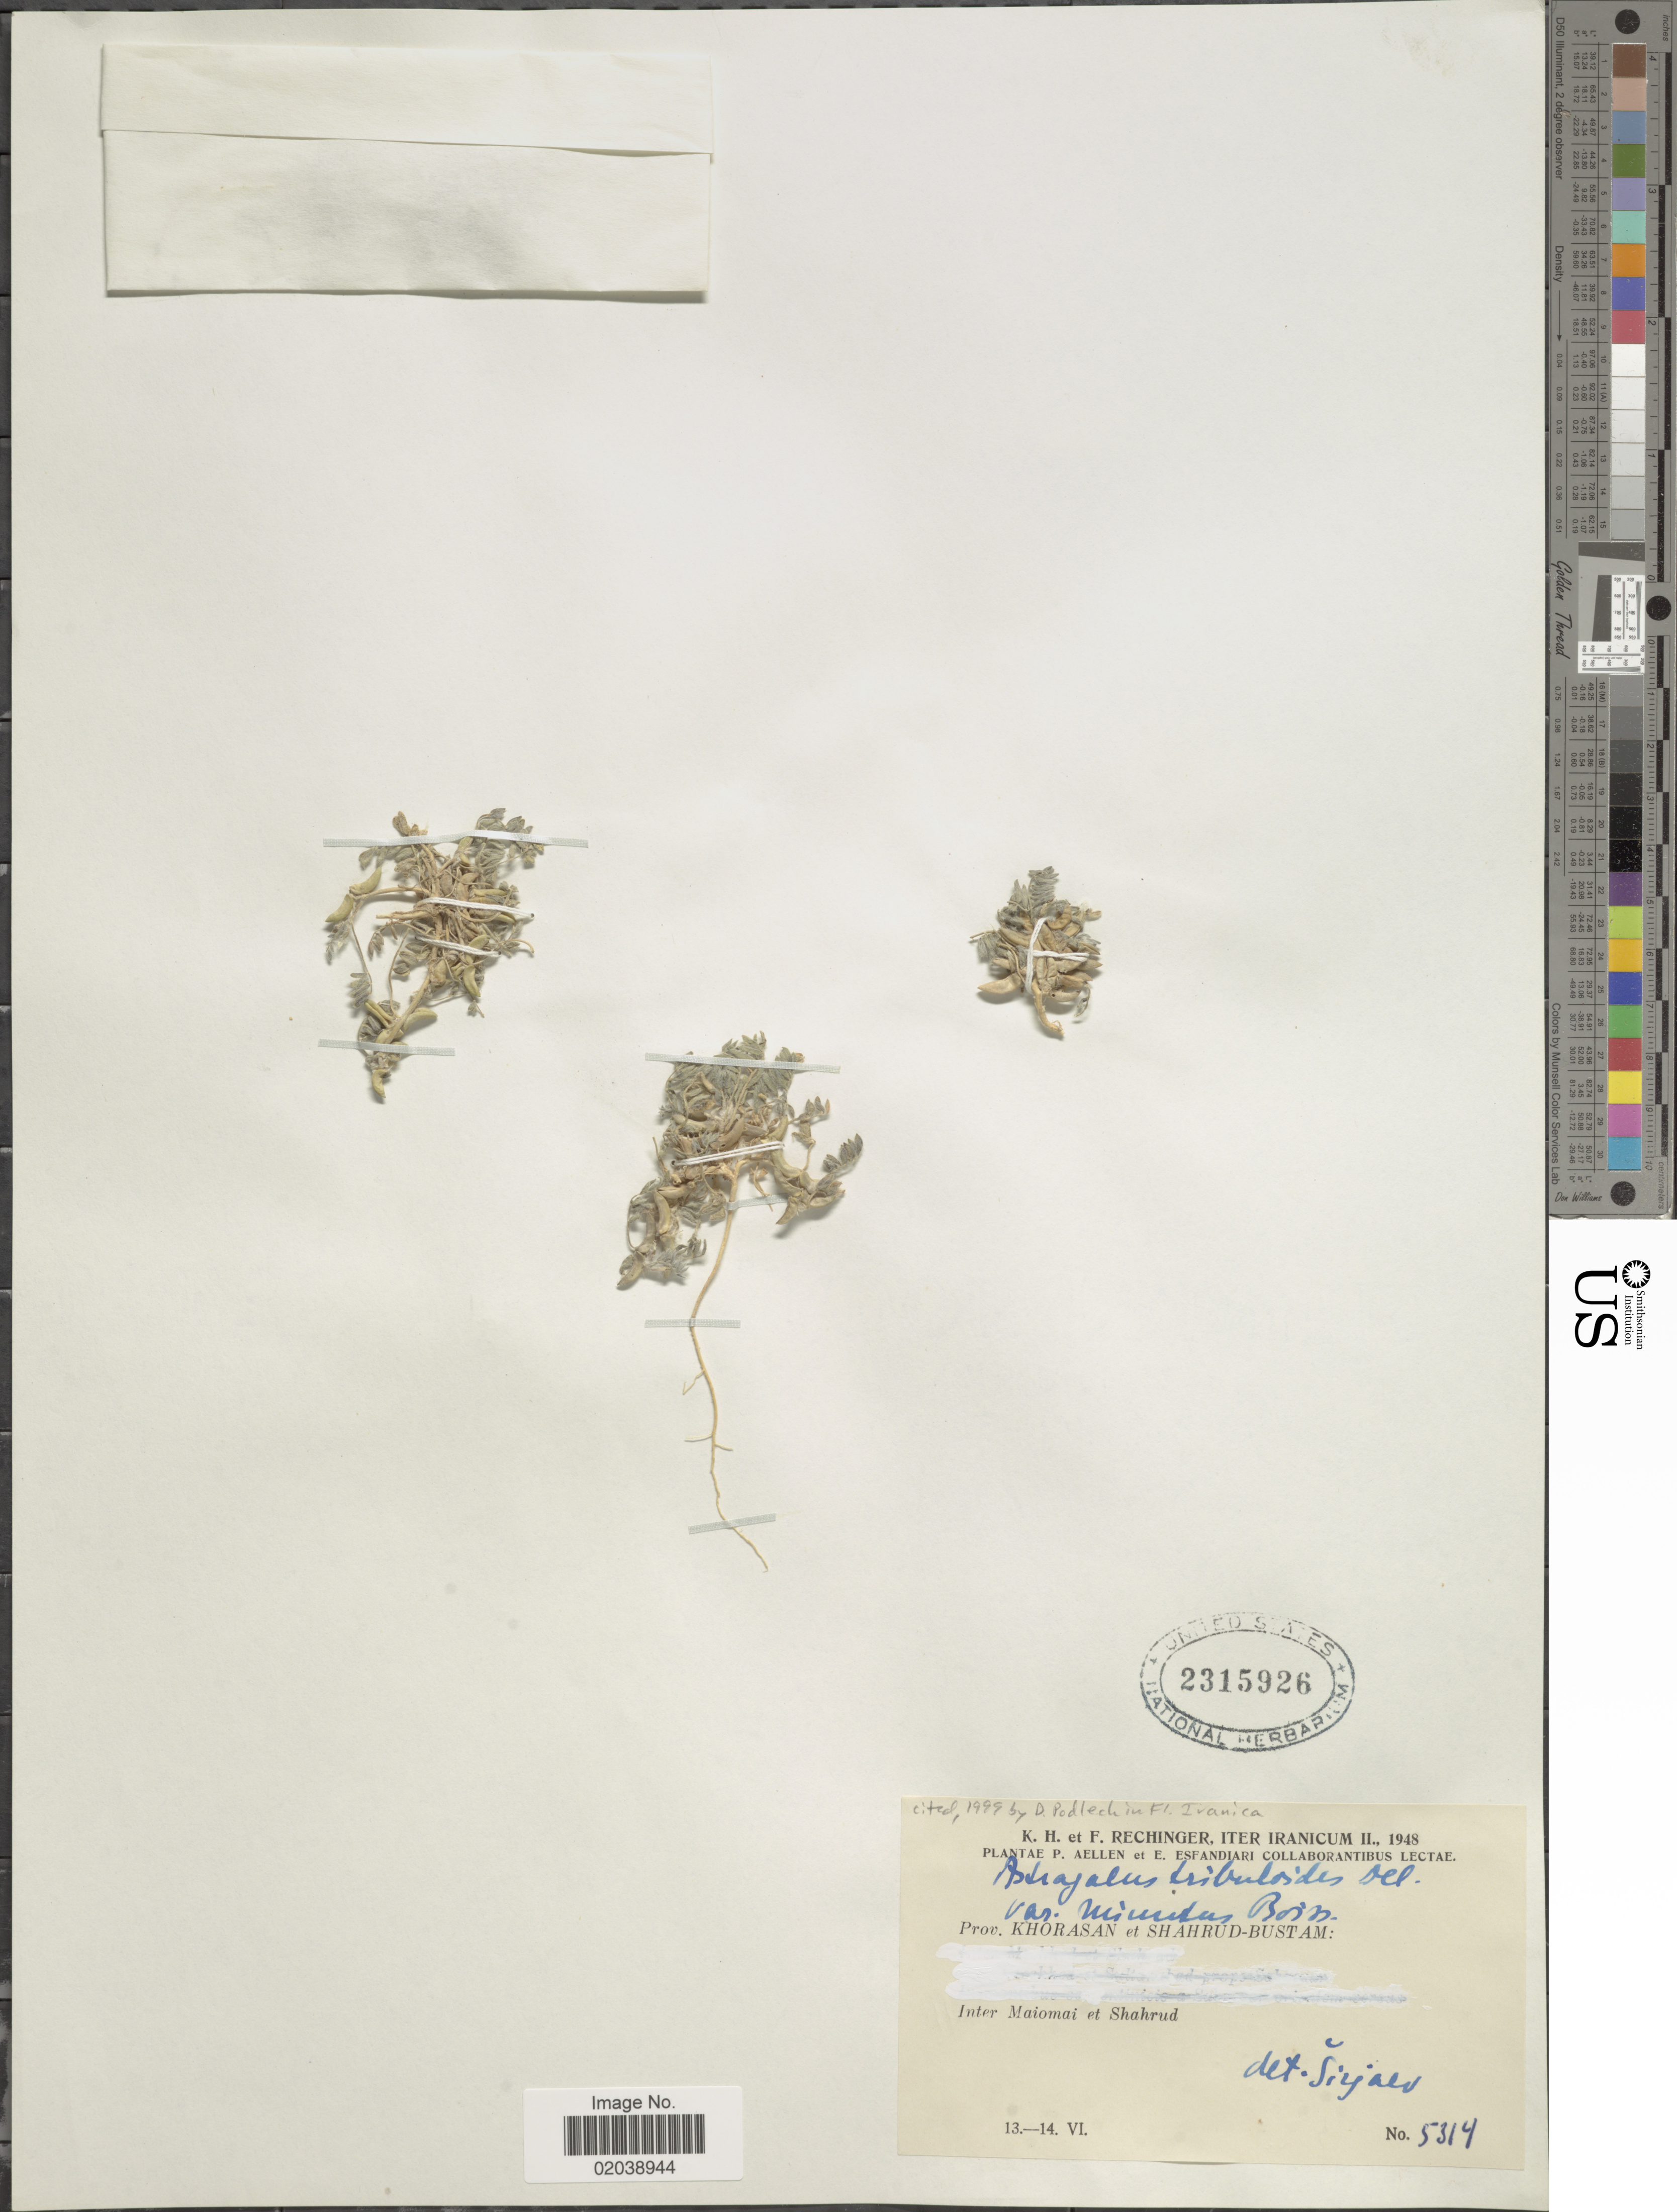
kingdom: Plantae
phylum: Tracheophyta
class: Magnoliopsida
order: Fabales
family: Fabaceae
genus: Astragalus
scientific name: Astragalus tribuloides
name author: Delile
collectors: K. H. Rechinger & F. Rechinger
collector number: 5314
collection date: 1948-06-13/1948-06-14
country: Iran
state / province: Khorasan [obsolete]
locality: Prov. Khorasan et Shahrud-Bustam, Inter maiomai et Shahrud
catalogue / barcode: US 2315926